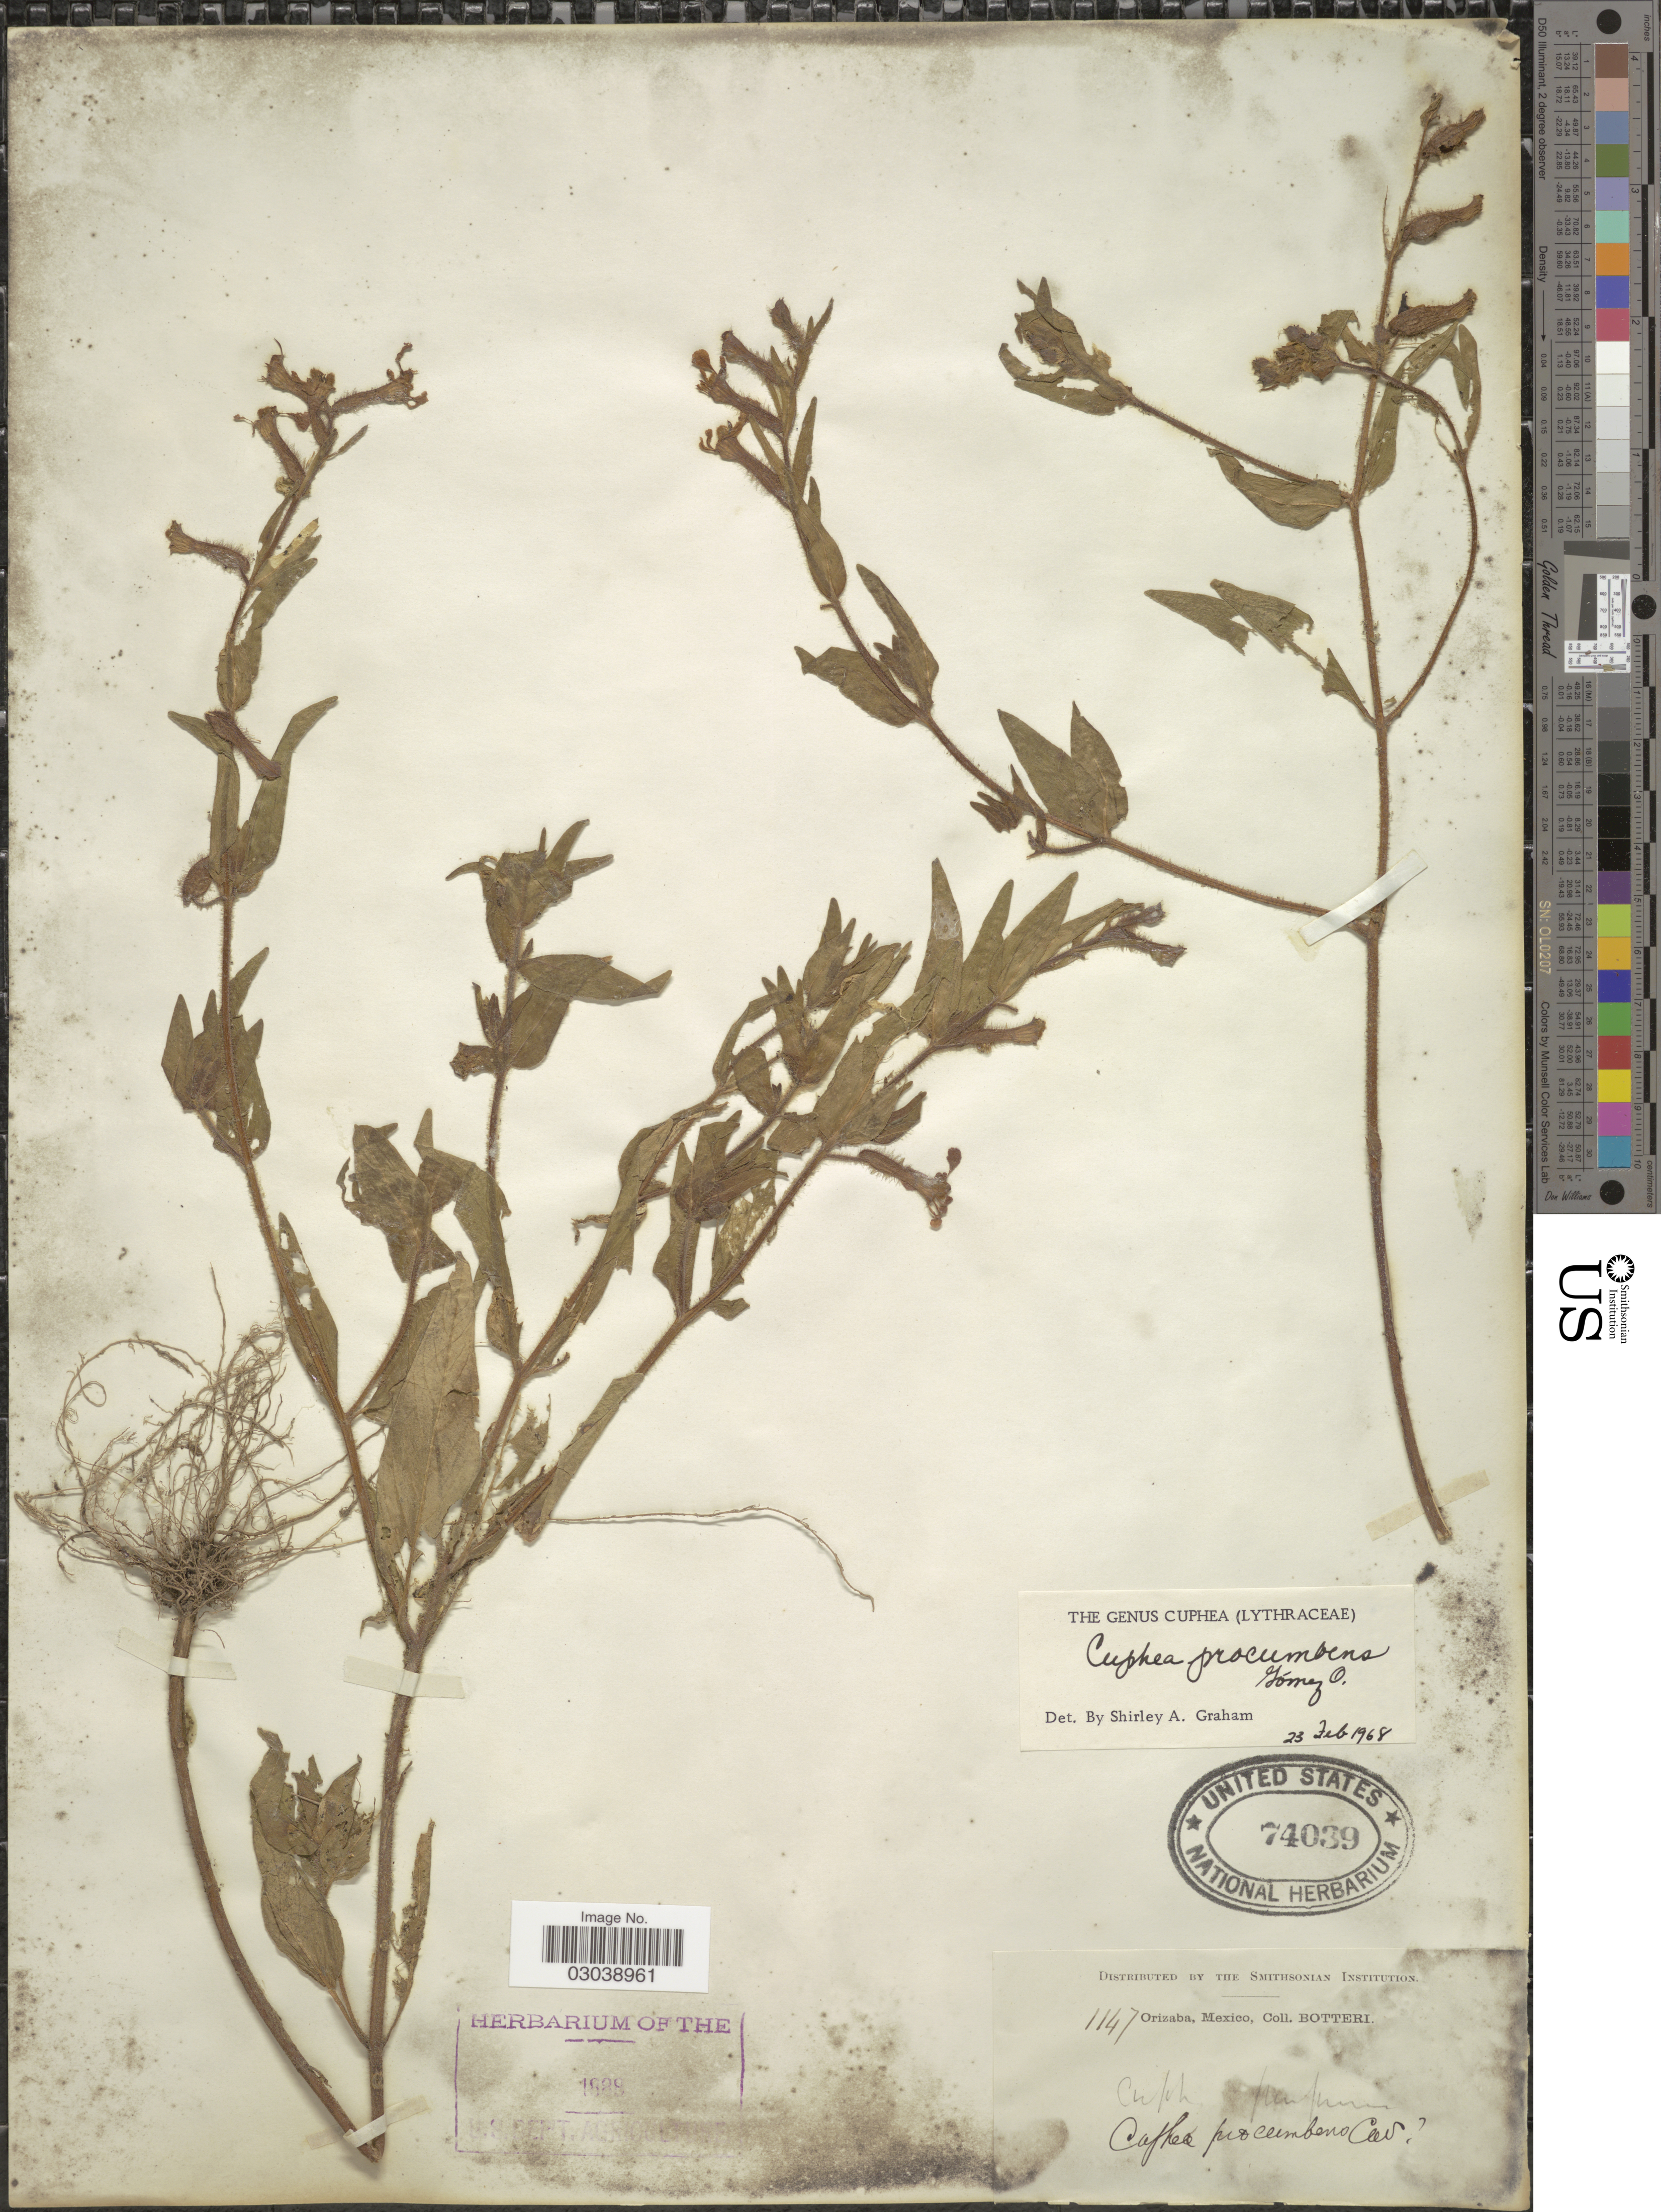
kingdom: Plantae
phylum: Tracheophyta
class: Magnoliopsida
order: Myrtales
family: Lythraceae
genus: Cuphea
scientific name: Cuphea procumbens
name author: L.D. Gómez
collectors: -. Botteri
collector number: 1147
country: Mexico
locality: Orizaba.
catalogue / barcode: US 74039